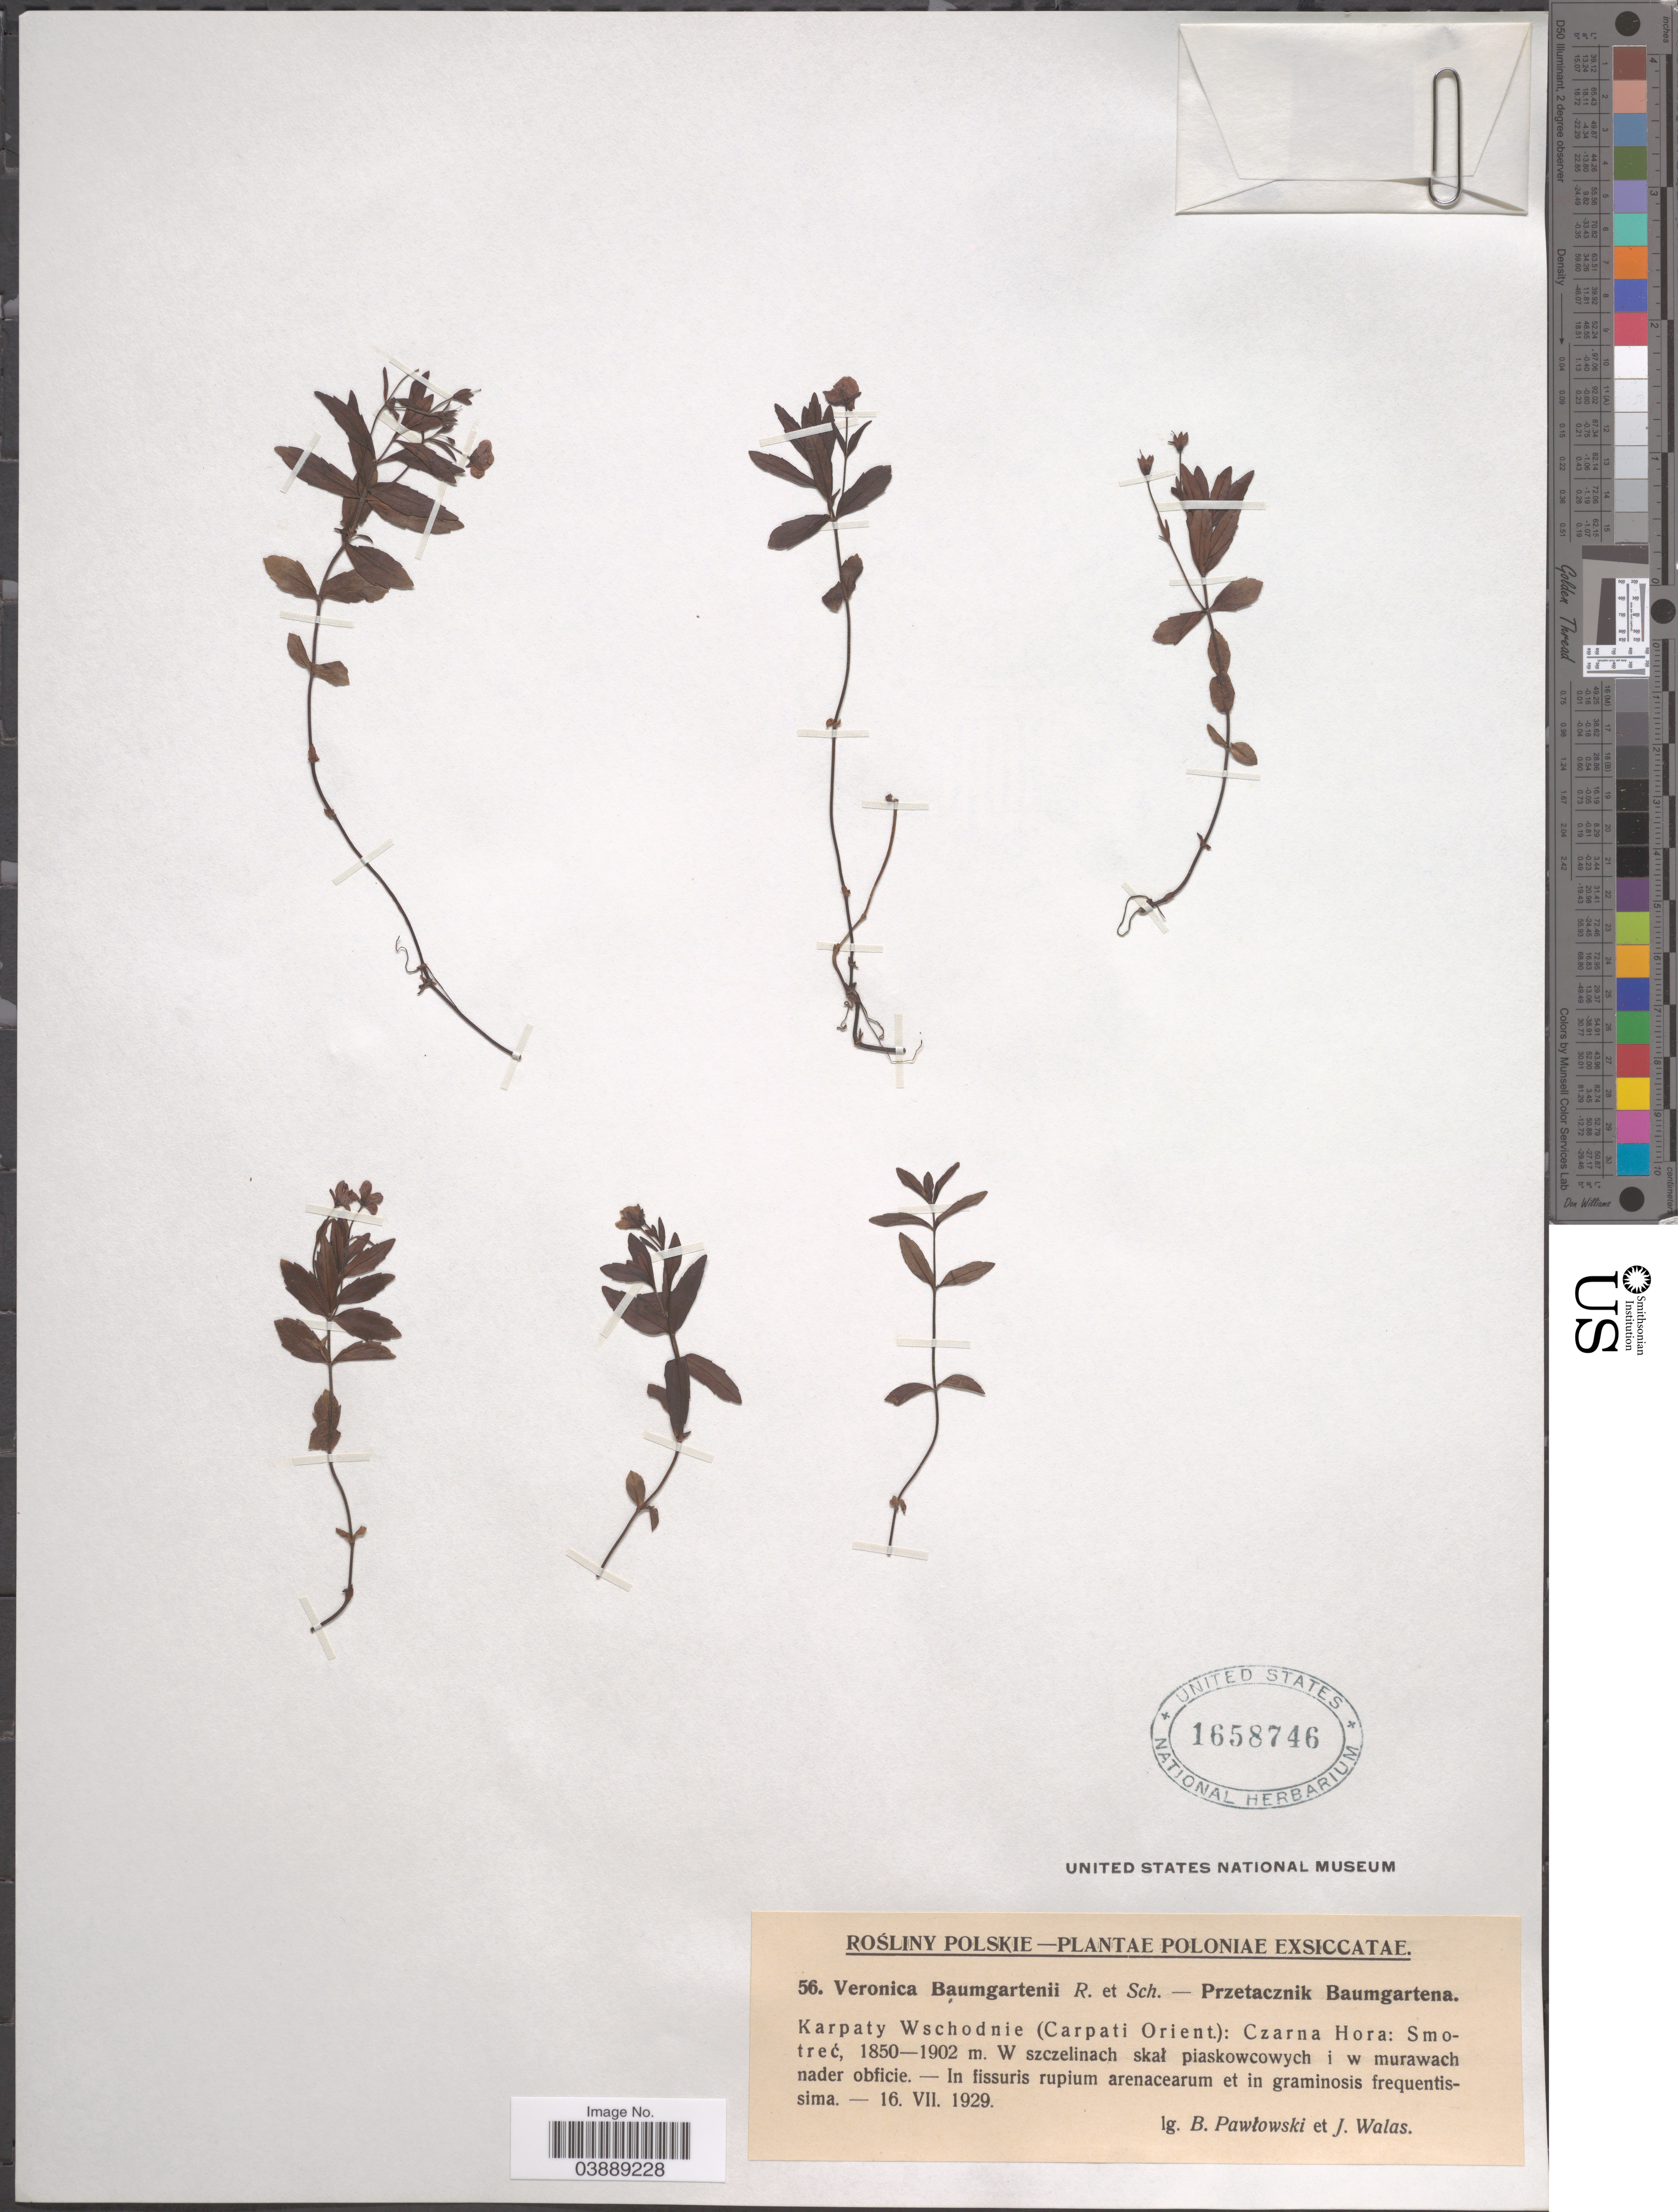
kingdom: Plantae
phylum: Tracheophyta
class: Magnoliopsida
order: Lamiales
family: Plantaginaceae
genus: Veronica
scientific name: Veronica baumgartenii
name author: Roem. & Schult.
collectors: B. Pawlowski & J. Walas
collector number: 56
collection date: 1929-07-16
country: Poland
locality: Poloniae. Karpaty Wschodnie (Carpati Orient.): Czarna Hora: Smotrec.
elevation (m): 1850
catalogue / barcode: US 1658746